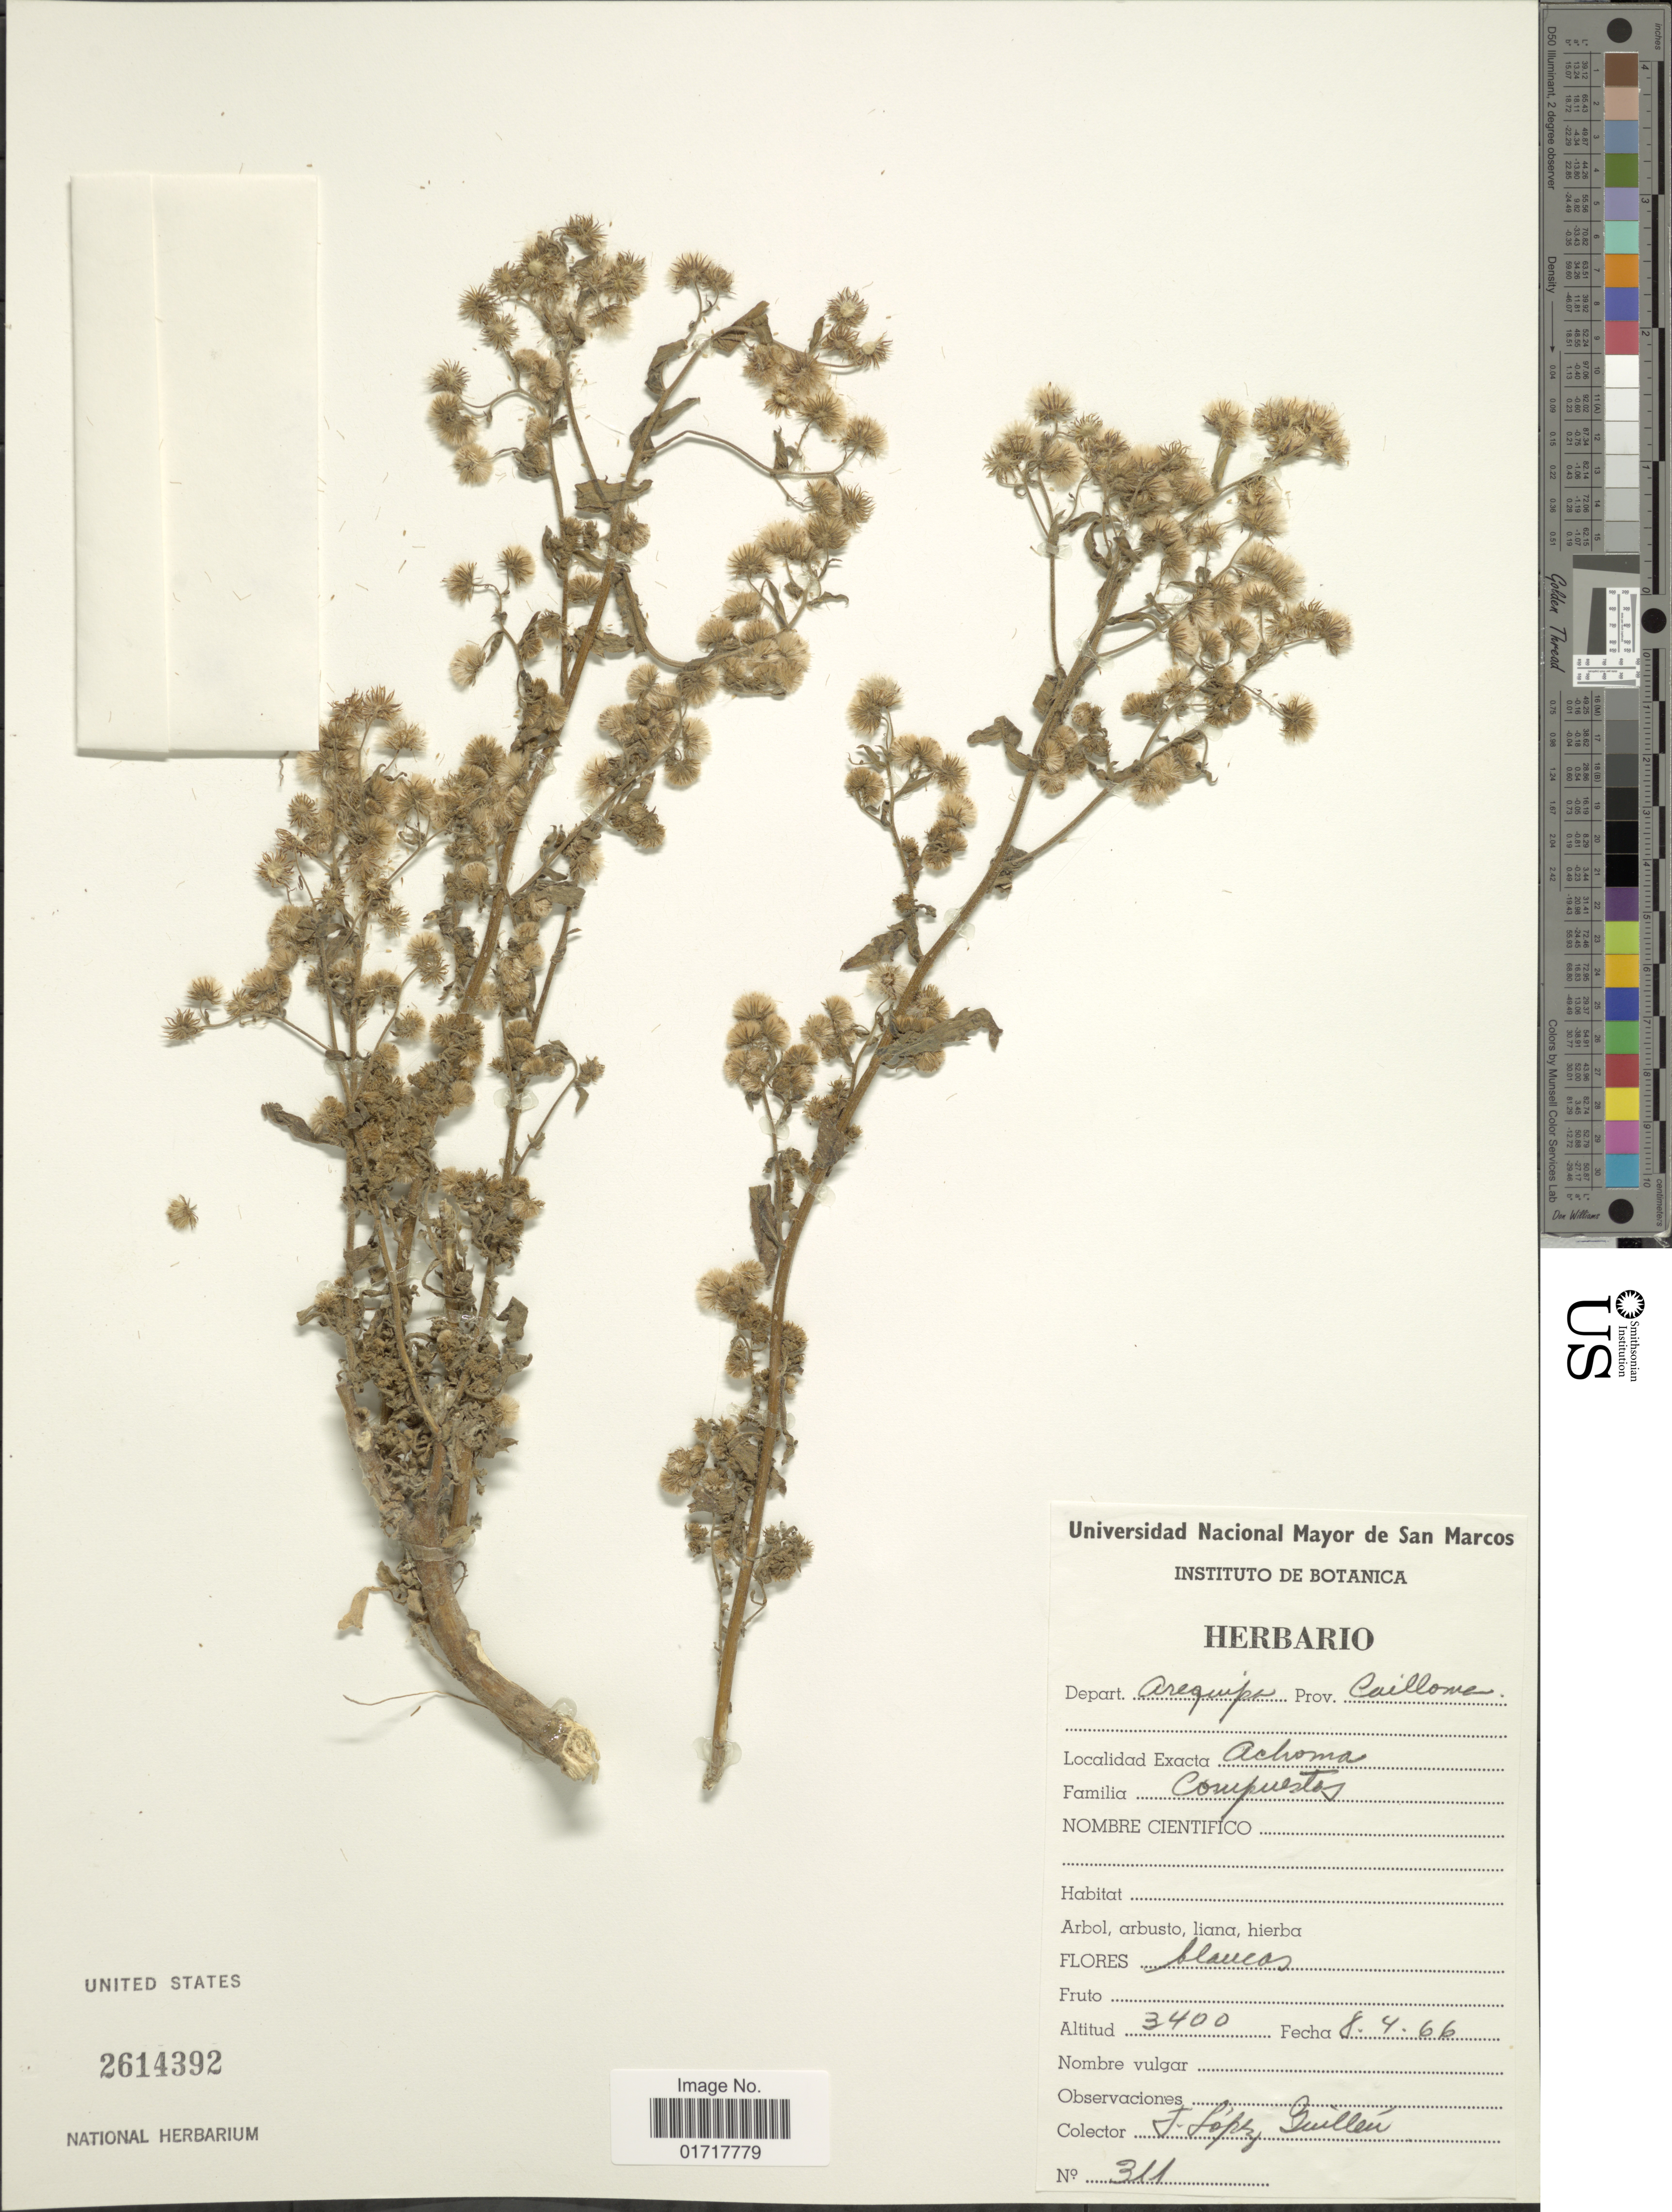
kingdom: Plantae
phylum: Tracheophyta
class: Magnoliopsida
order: Asterales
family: Asteraceae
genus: Conyza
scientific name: Conyza sp.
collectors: J. López Guillén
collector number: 311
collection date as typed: Transcribed d/m/y: 8/4/66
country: Peru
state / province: Arequipa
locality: Achoma, Prov. Cailloma, Depart. Arequipa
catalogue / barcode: US 2614392